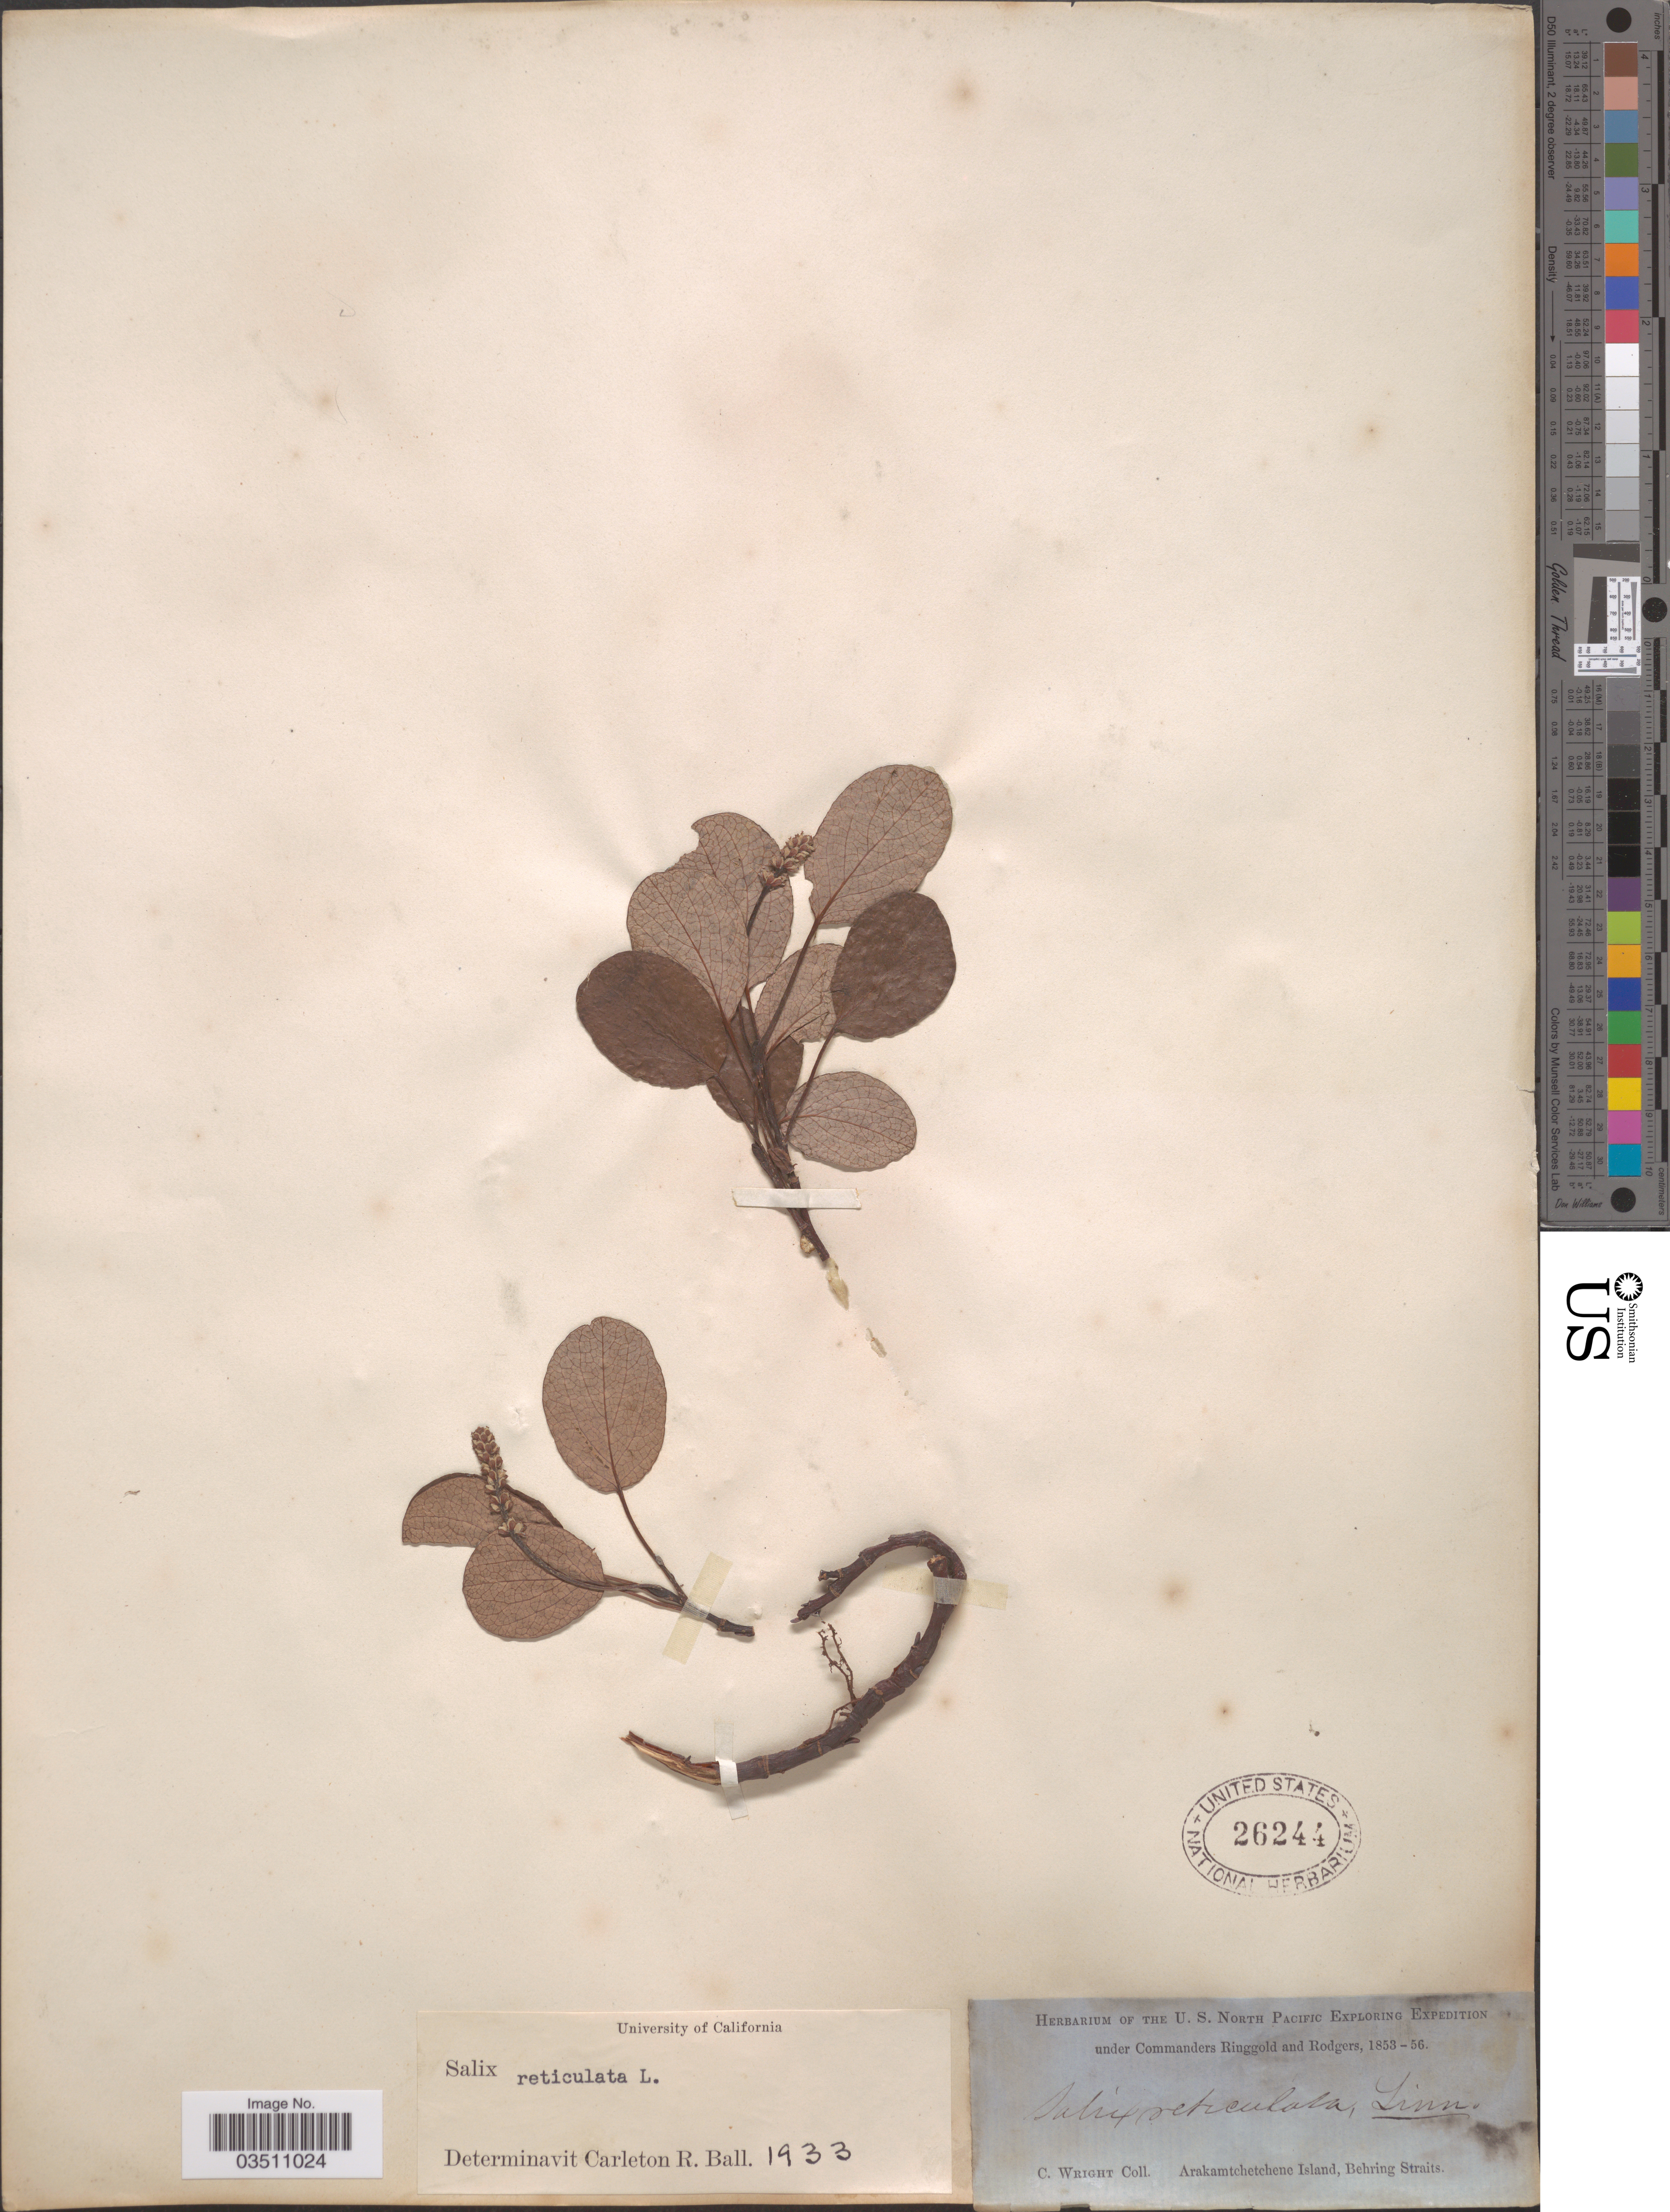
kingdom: Plantae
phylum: Tracheophyta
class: Magnoliopsida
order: Malpighiales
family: Salicaceae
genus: Salix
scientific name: Salix reticulata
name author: L.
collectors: C. Wright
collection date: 1853/1856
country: Russian Federation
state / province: Chukotka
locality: Arakamtchetchene Island, Behring Straits.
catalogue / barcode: US 26244